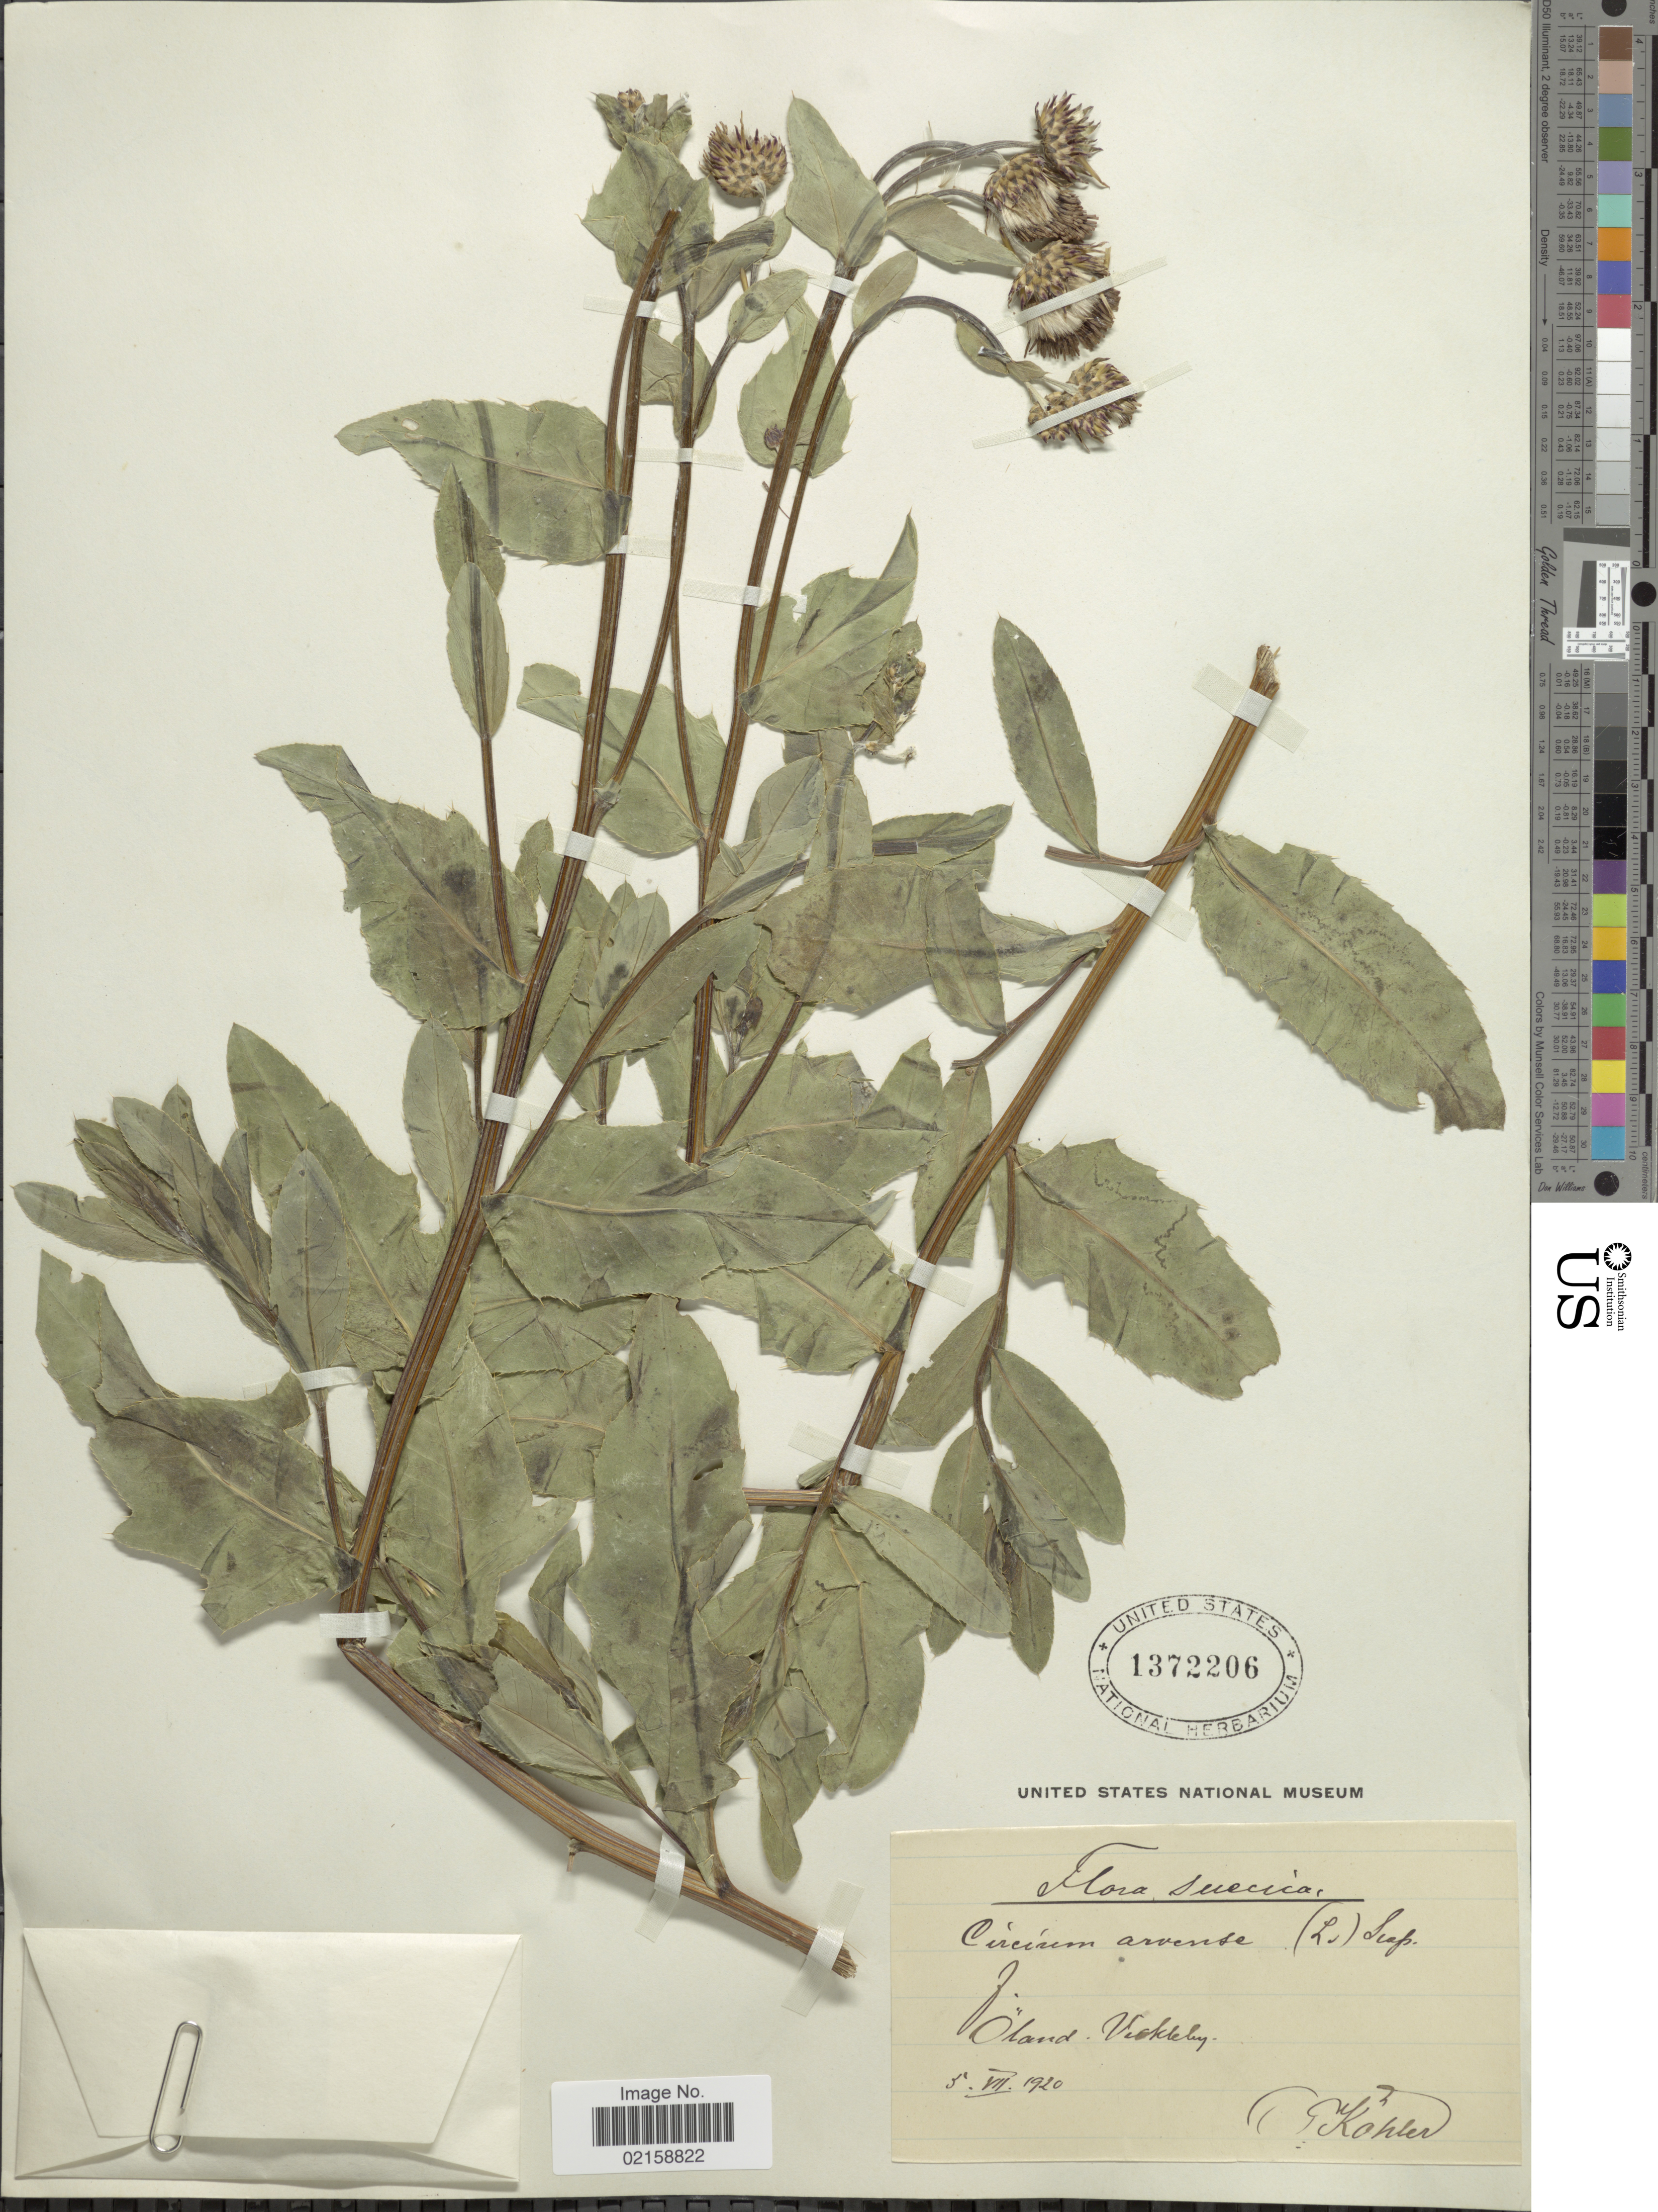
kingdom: Plantae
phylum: Tracheophyta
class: Magnoliopsida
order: Asterales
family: Asteraceae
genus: Cirsium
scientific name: Cirsium arvense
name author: (L.) Scop.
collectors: O. Köhler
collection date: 1920-07-05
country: Sweden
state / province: Kalmar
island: Oland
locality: Öland, Vickleby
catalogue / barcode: US 1372206